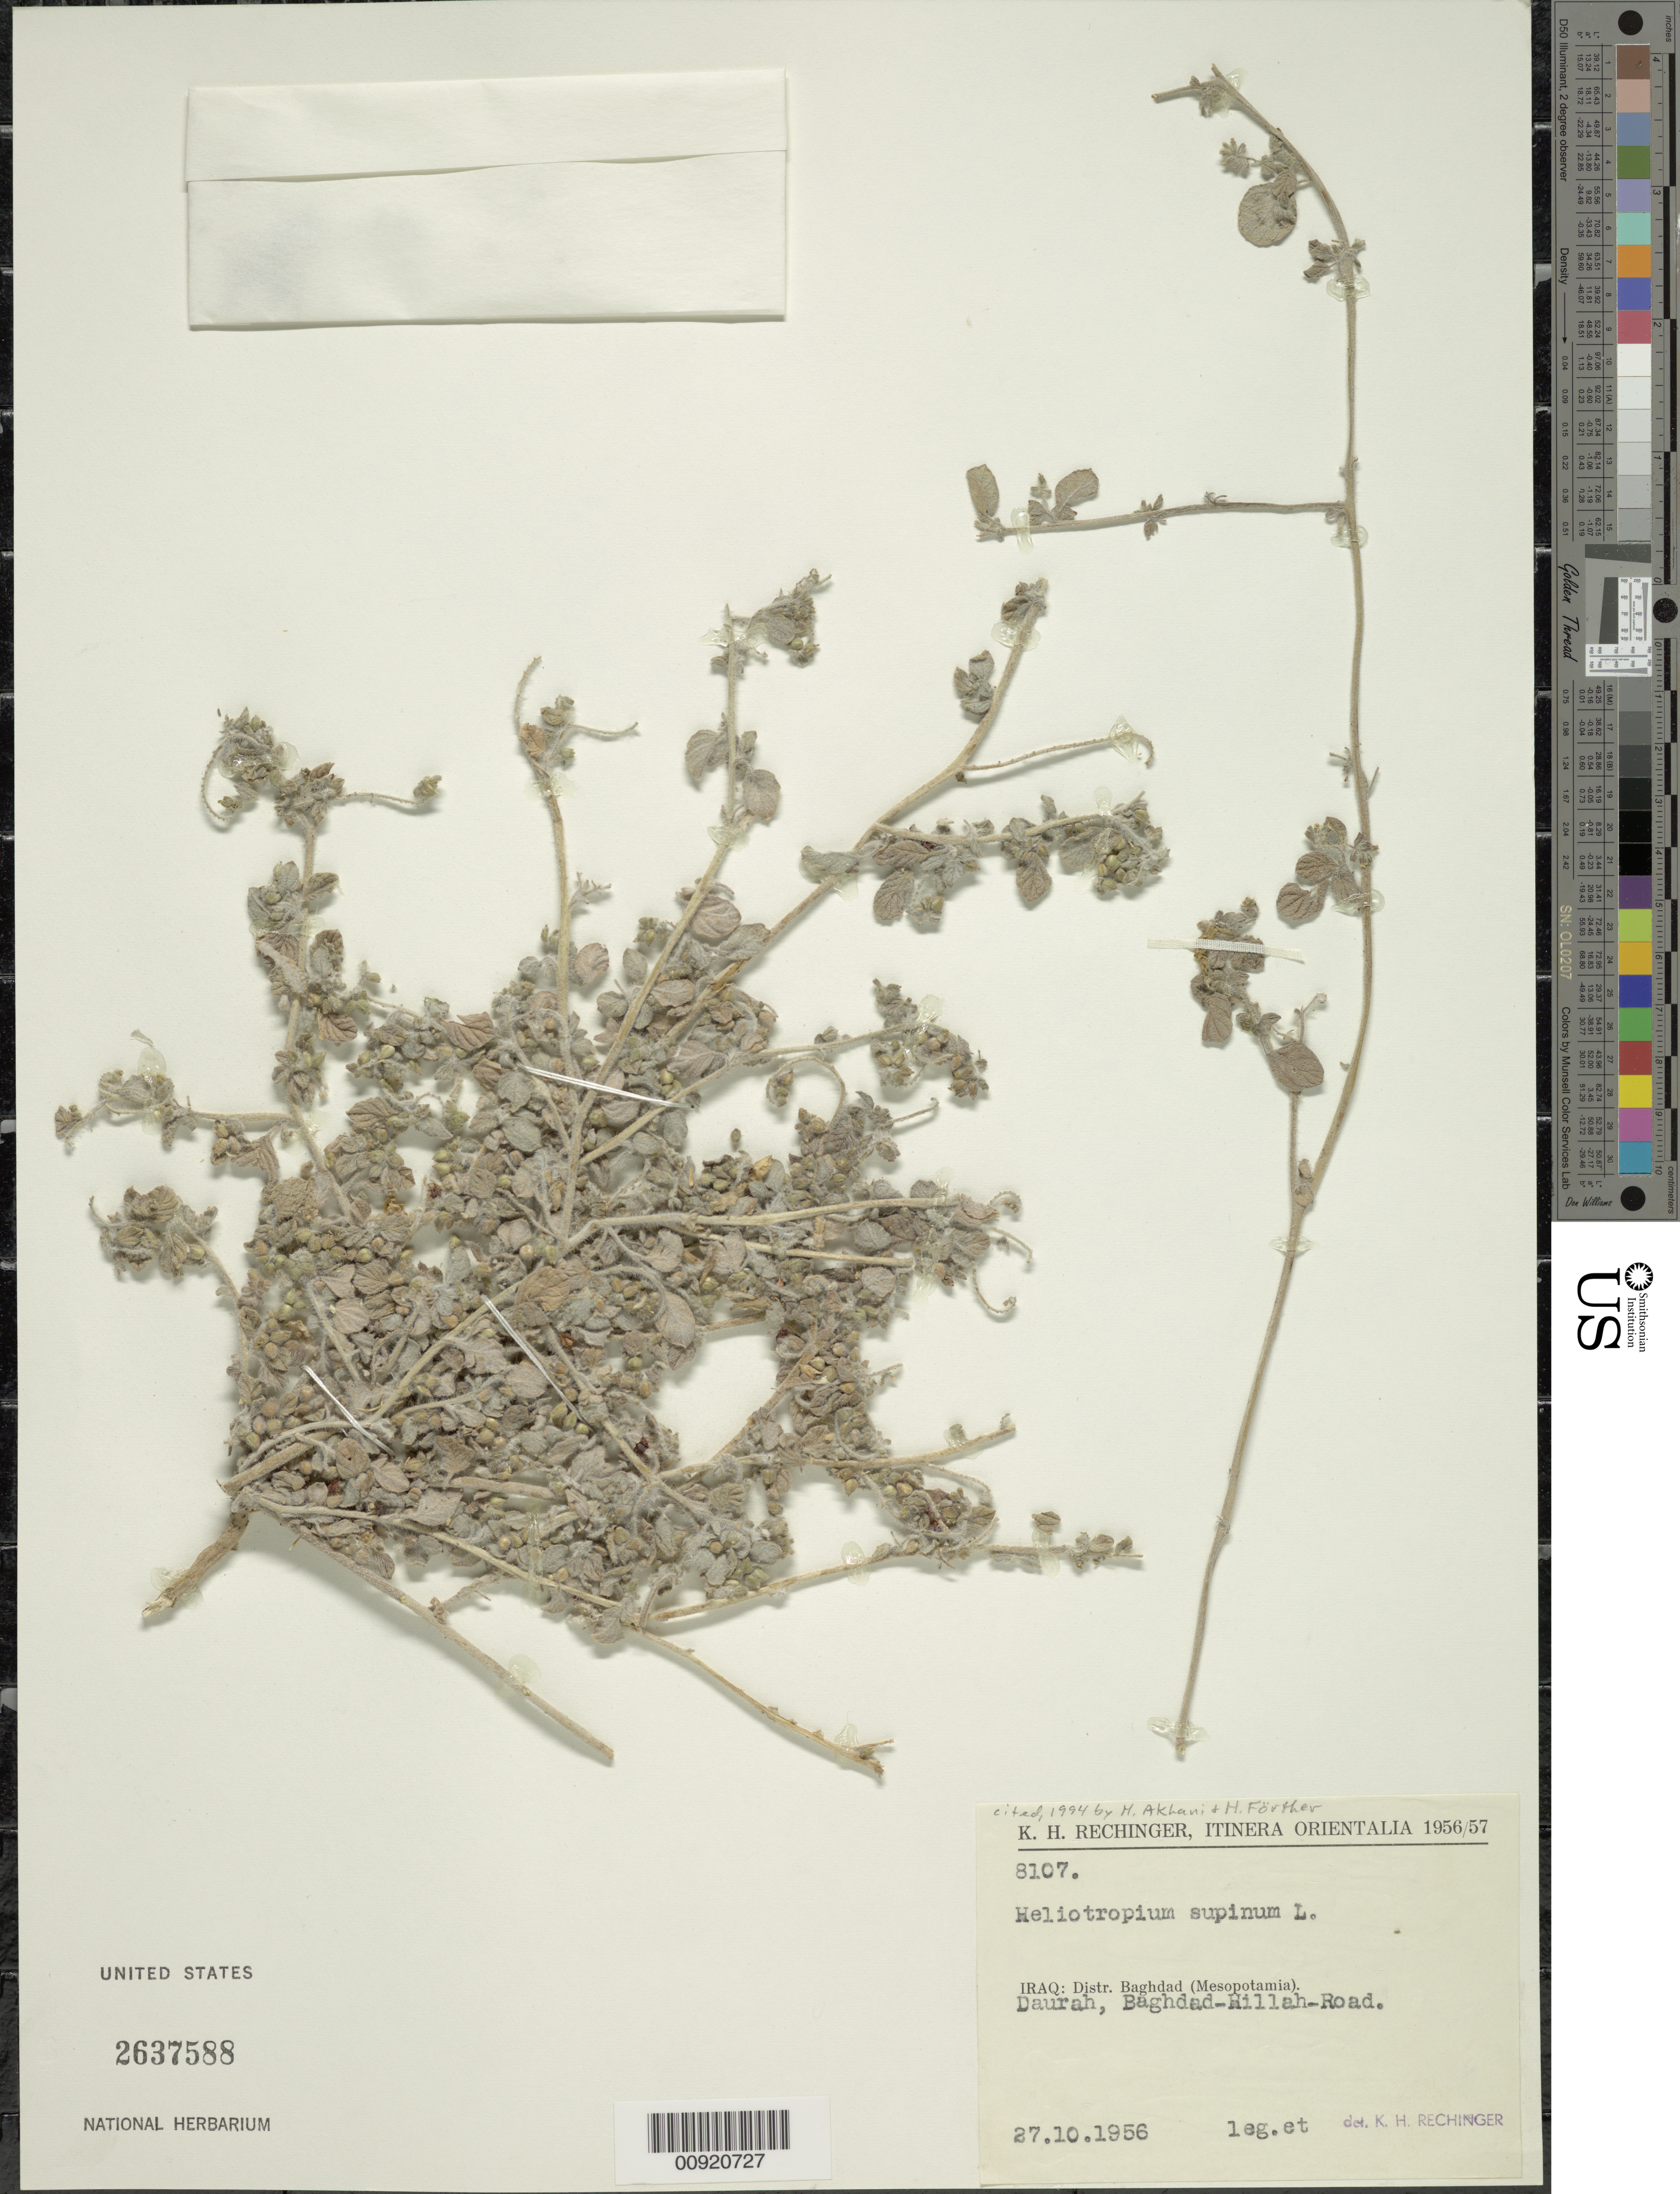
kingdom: Plantae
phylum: Tracheophyta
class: Magnoliopsida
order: Boraginales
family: Heliotropiaceae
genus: Heliotropium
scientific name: Heliotropium supinum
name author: L.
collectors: K. H. Rechinger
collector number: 8107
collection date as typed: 27 Oct 1956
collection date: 1956-10-27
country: Iraq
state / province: Baghdad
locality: Iraq: Distr. Baghdad (Mesopotamia). Daurah, Baghdad-willah-road.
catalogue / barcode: US 2637588